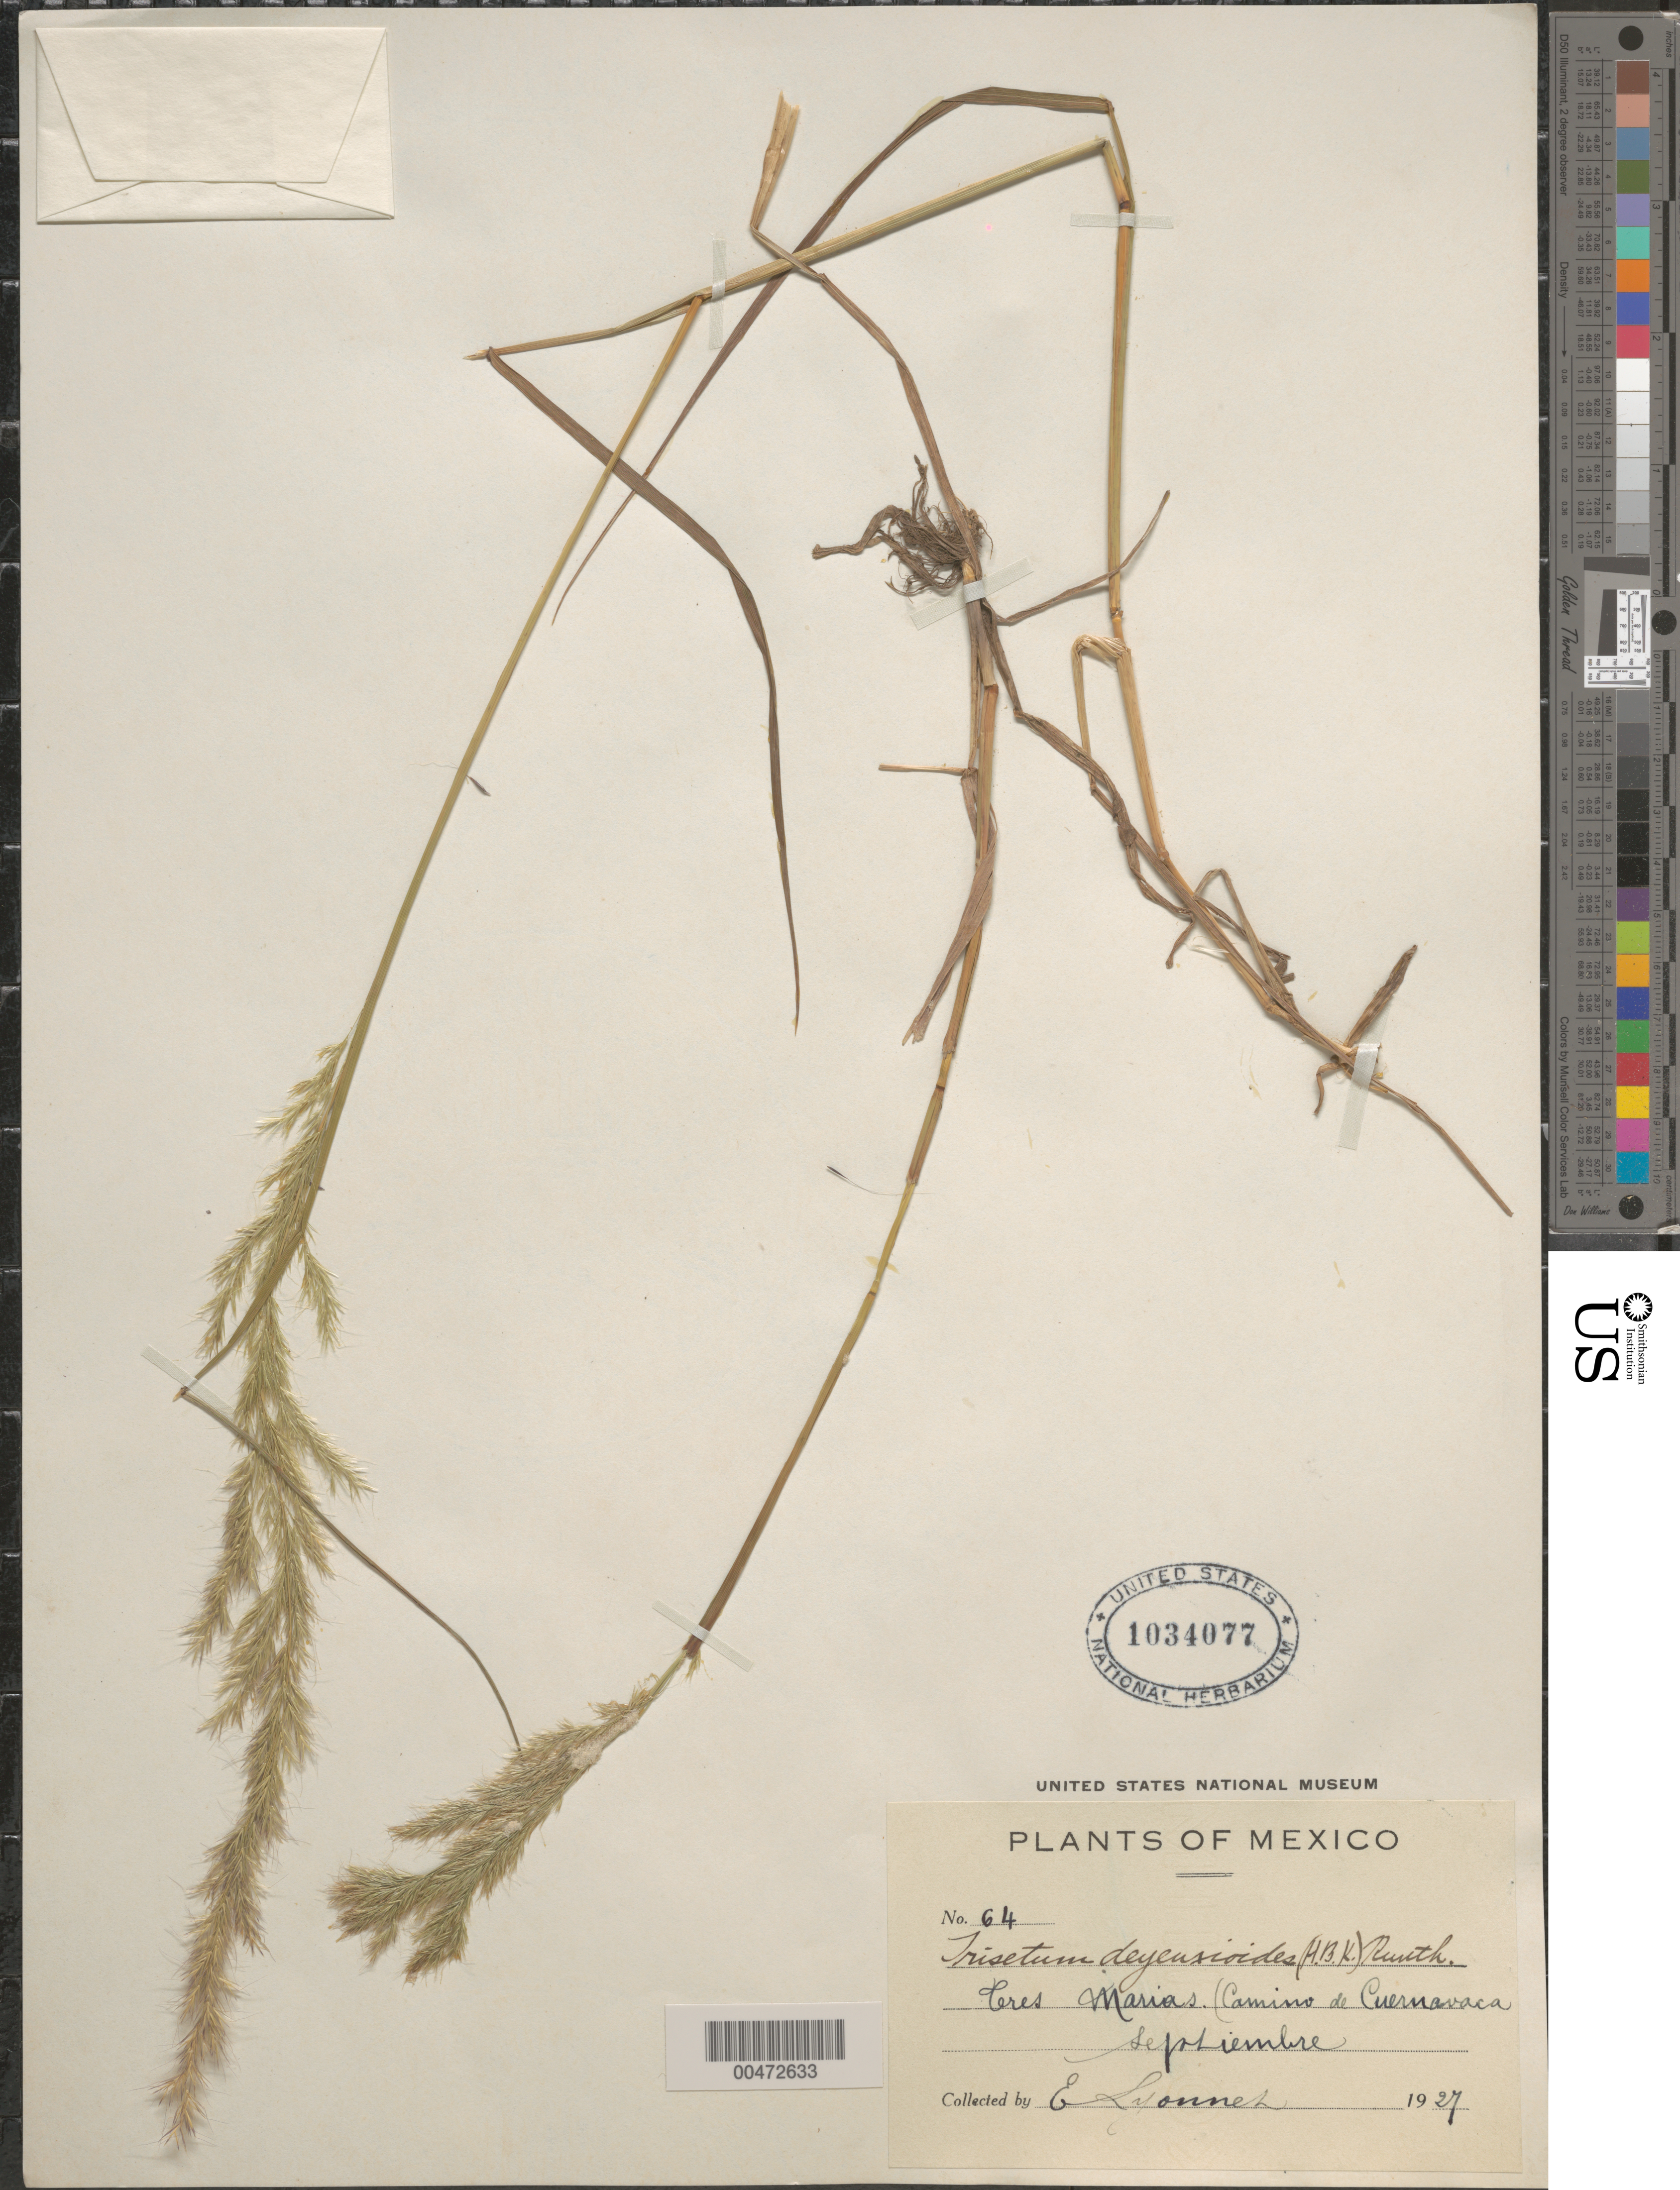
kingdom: Plantae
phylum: Tracheophyta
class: Liliopsida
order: Poales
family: Poaceae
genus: Trisetum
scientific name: Trisetum deyeuxioides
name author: (Kunth) Kunth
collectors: Bro. E. Lyonnet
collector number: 64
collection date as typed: Sep 1927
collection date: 1927-09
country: Mexico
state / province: Nayarit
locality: Tres Marias (Camino de Cuernavaca)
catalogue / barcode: US 1034077